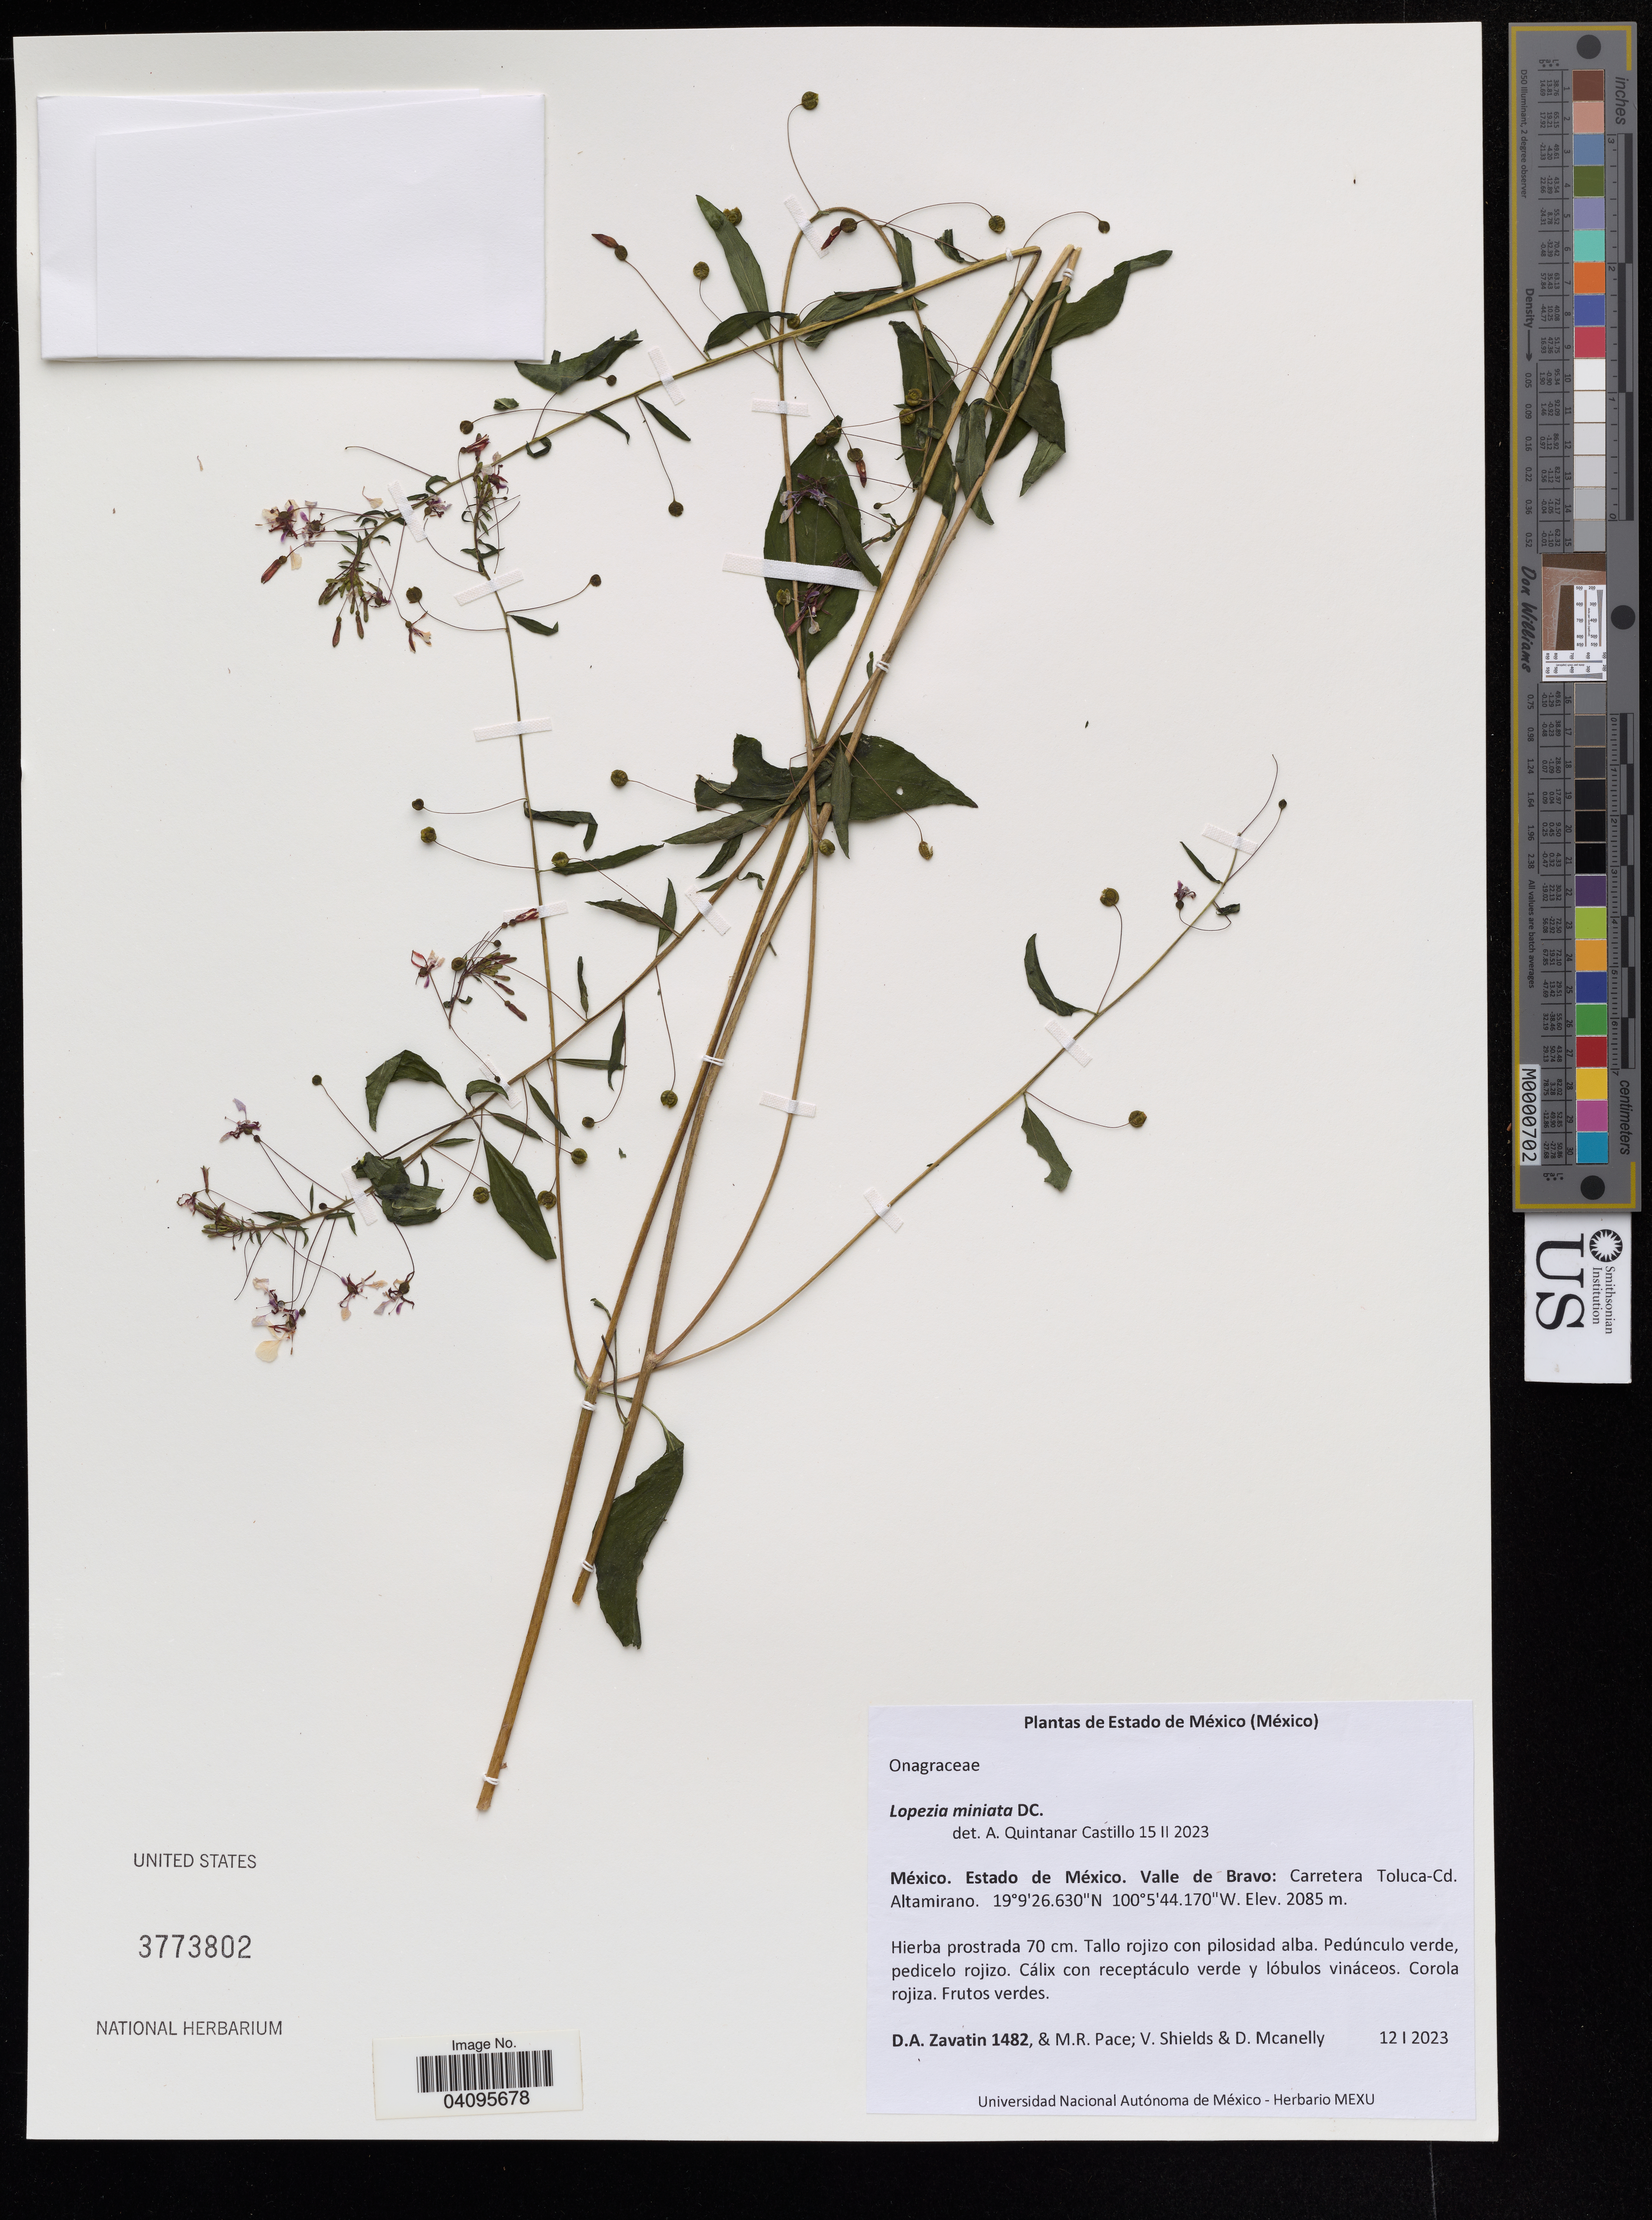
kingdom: Plantae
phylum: Tracheophyta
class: Magnoliopsida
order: Myrtales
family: Onagraceae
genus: Lopezia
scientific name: Lopezia miniata subsp. miniata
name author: Lag. ex DC.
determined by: Wagner, W. L., (BOT), Smithsonian Institution - National Museum of Natural History (UNITED STATES)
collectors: D. Zavatin, M. Pace, V. Shields & D. Mcanelly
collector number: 1482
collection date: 2023-12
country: Mexico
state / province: México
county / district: Valle de Bravo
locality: Carretera Toluca-Cd. Altamirano.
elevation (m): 2085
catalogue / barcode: US 3773802